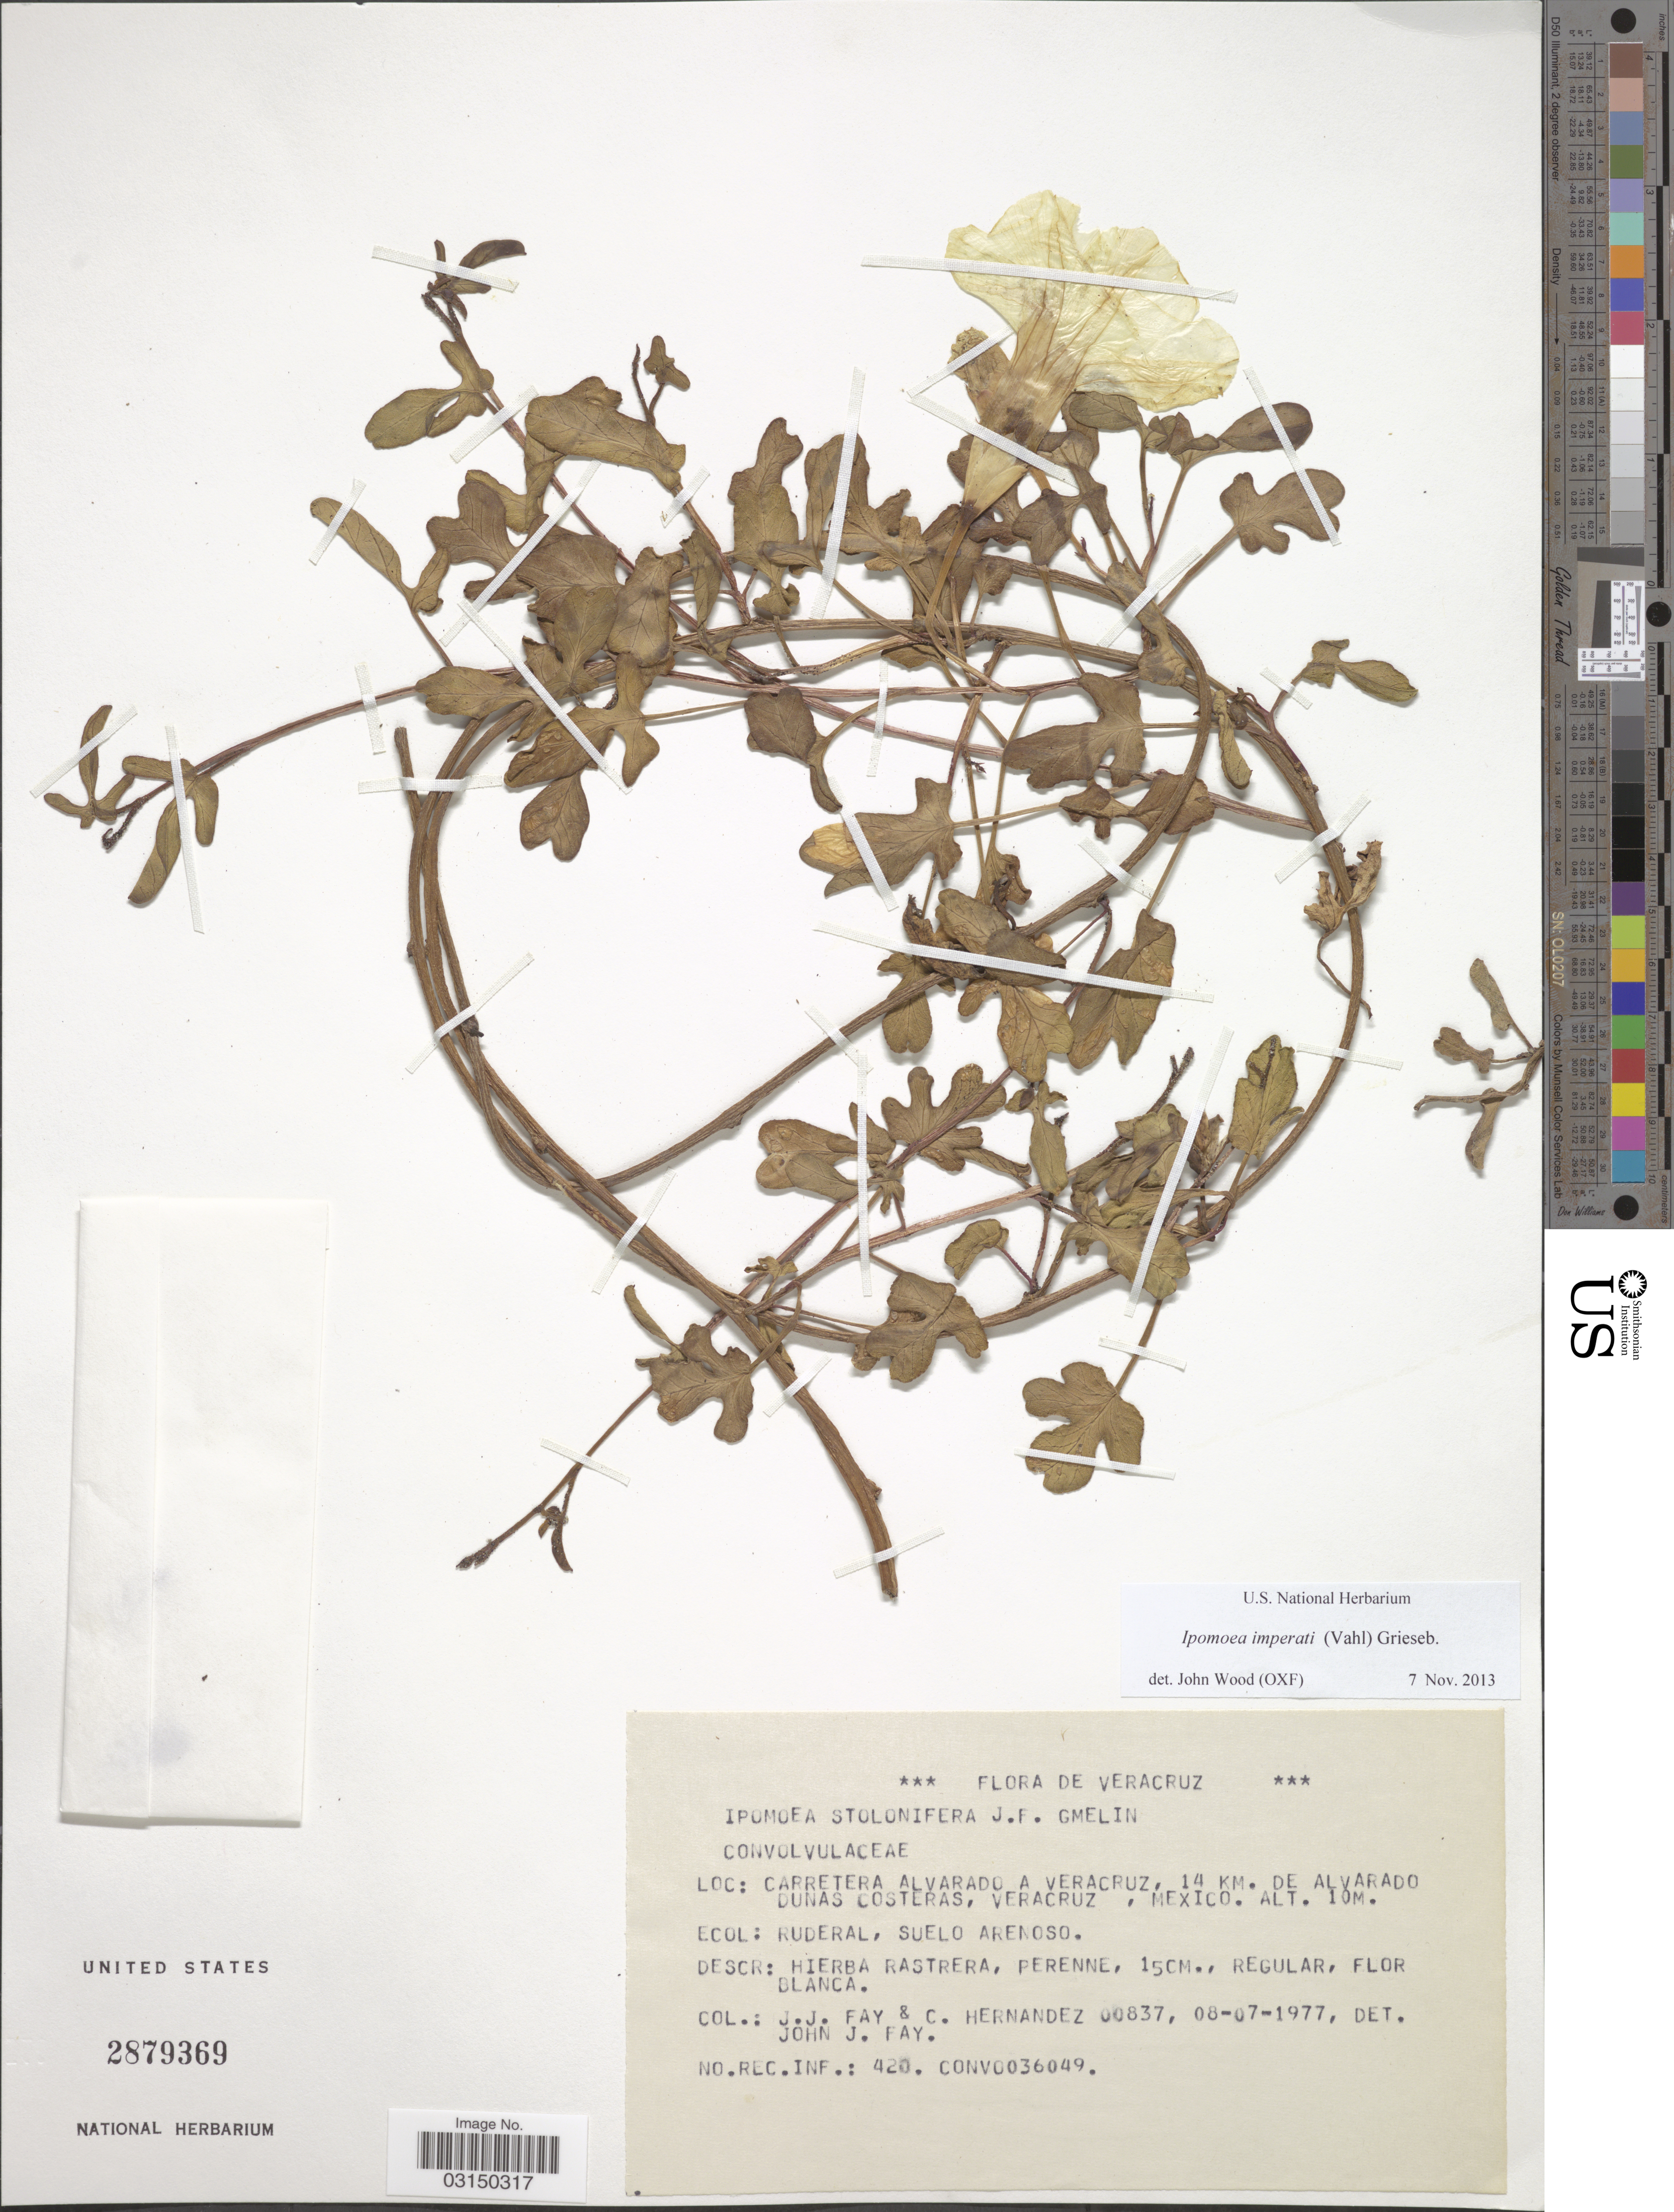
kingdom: Plantae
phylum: Tracheophyta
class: Magnoliopsida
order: Solanales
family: Convolvulaceae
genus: Ipomoea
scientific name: Ipomoea imperati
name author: (Vahl) Griseb.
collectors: J. Fay & C. Hernandez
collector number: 00837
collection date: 1977-07-08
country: Mexico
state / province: Veracruz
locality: Veracruz. Carretera alvarado a Veracruz, 14 km. de la alvarado dunas costeras, Veracruz.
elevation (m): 10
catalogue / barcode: US 2879369